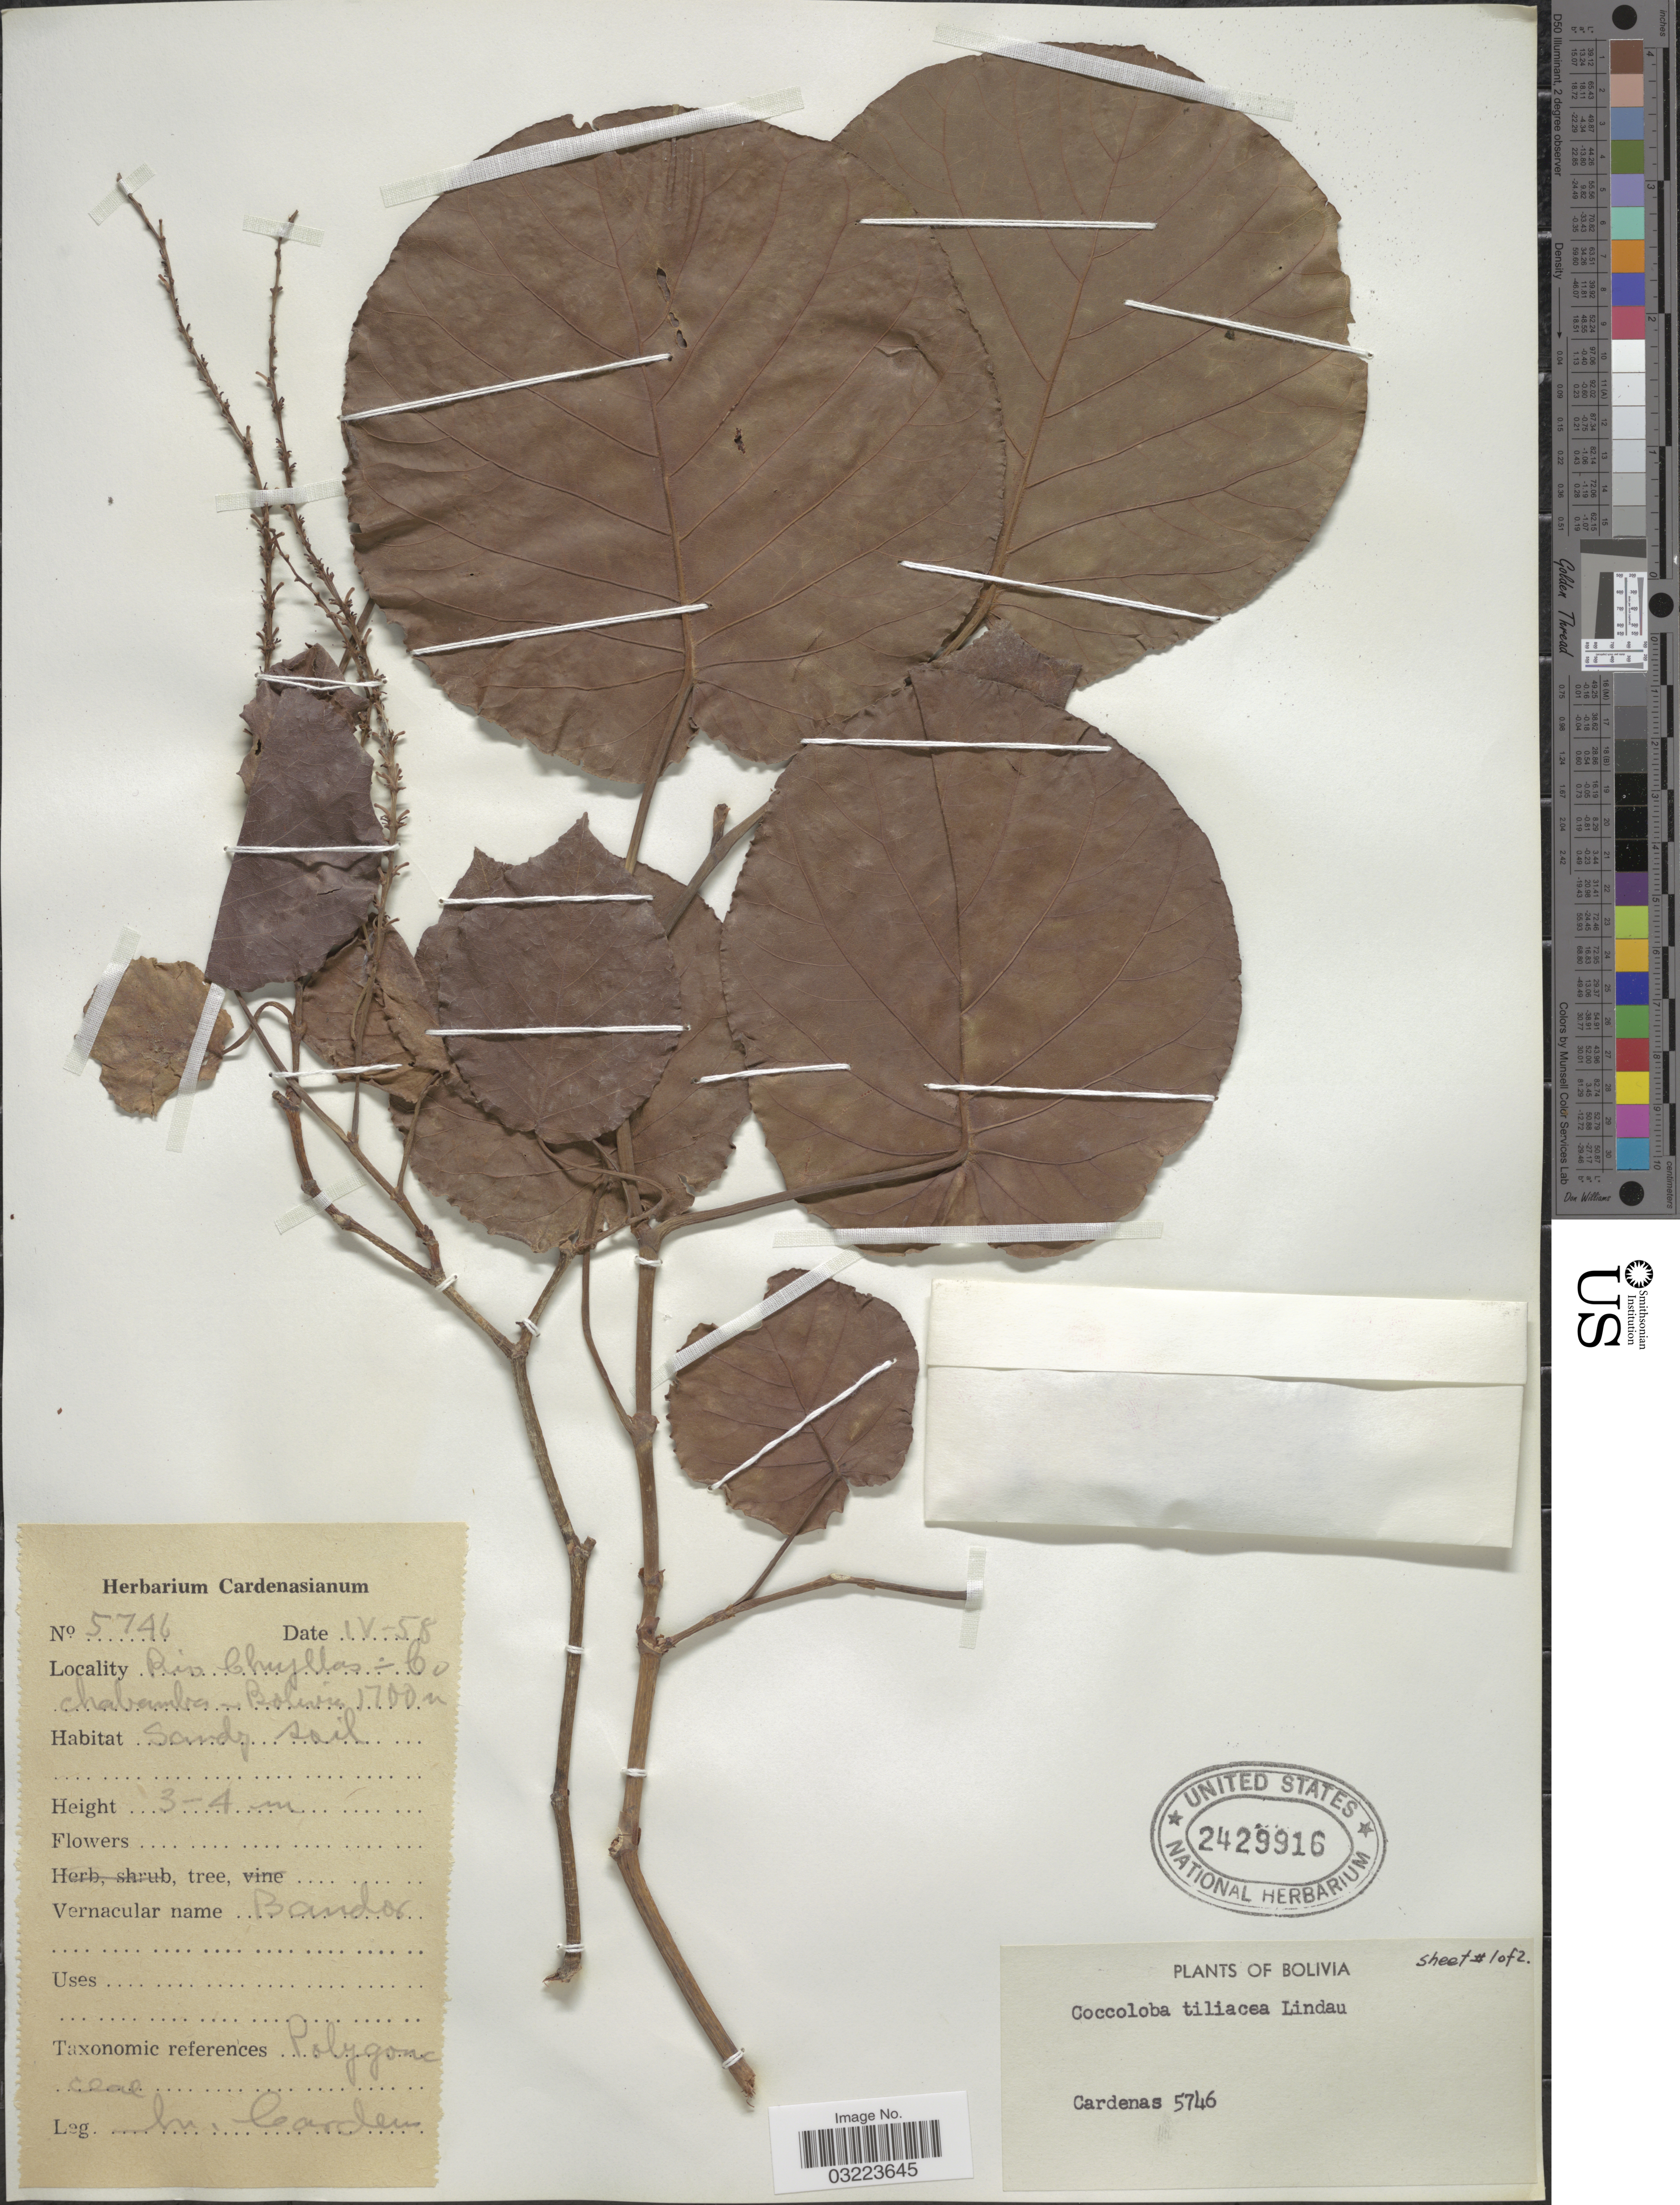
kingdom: Plantae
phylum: Tracheophyta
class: Magnoliopsida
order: Caryophyllales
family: Polygonaceae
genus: Coccoloba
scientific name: Coccoloba tiliacea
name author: Lindau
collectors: M. Cárdenas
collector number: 5746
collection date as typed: Transcribed d/m/y: /4/58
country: Bolivia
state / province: Cochabamba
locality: Rio Chujllas.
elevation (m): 1700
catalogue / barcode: US 2429916